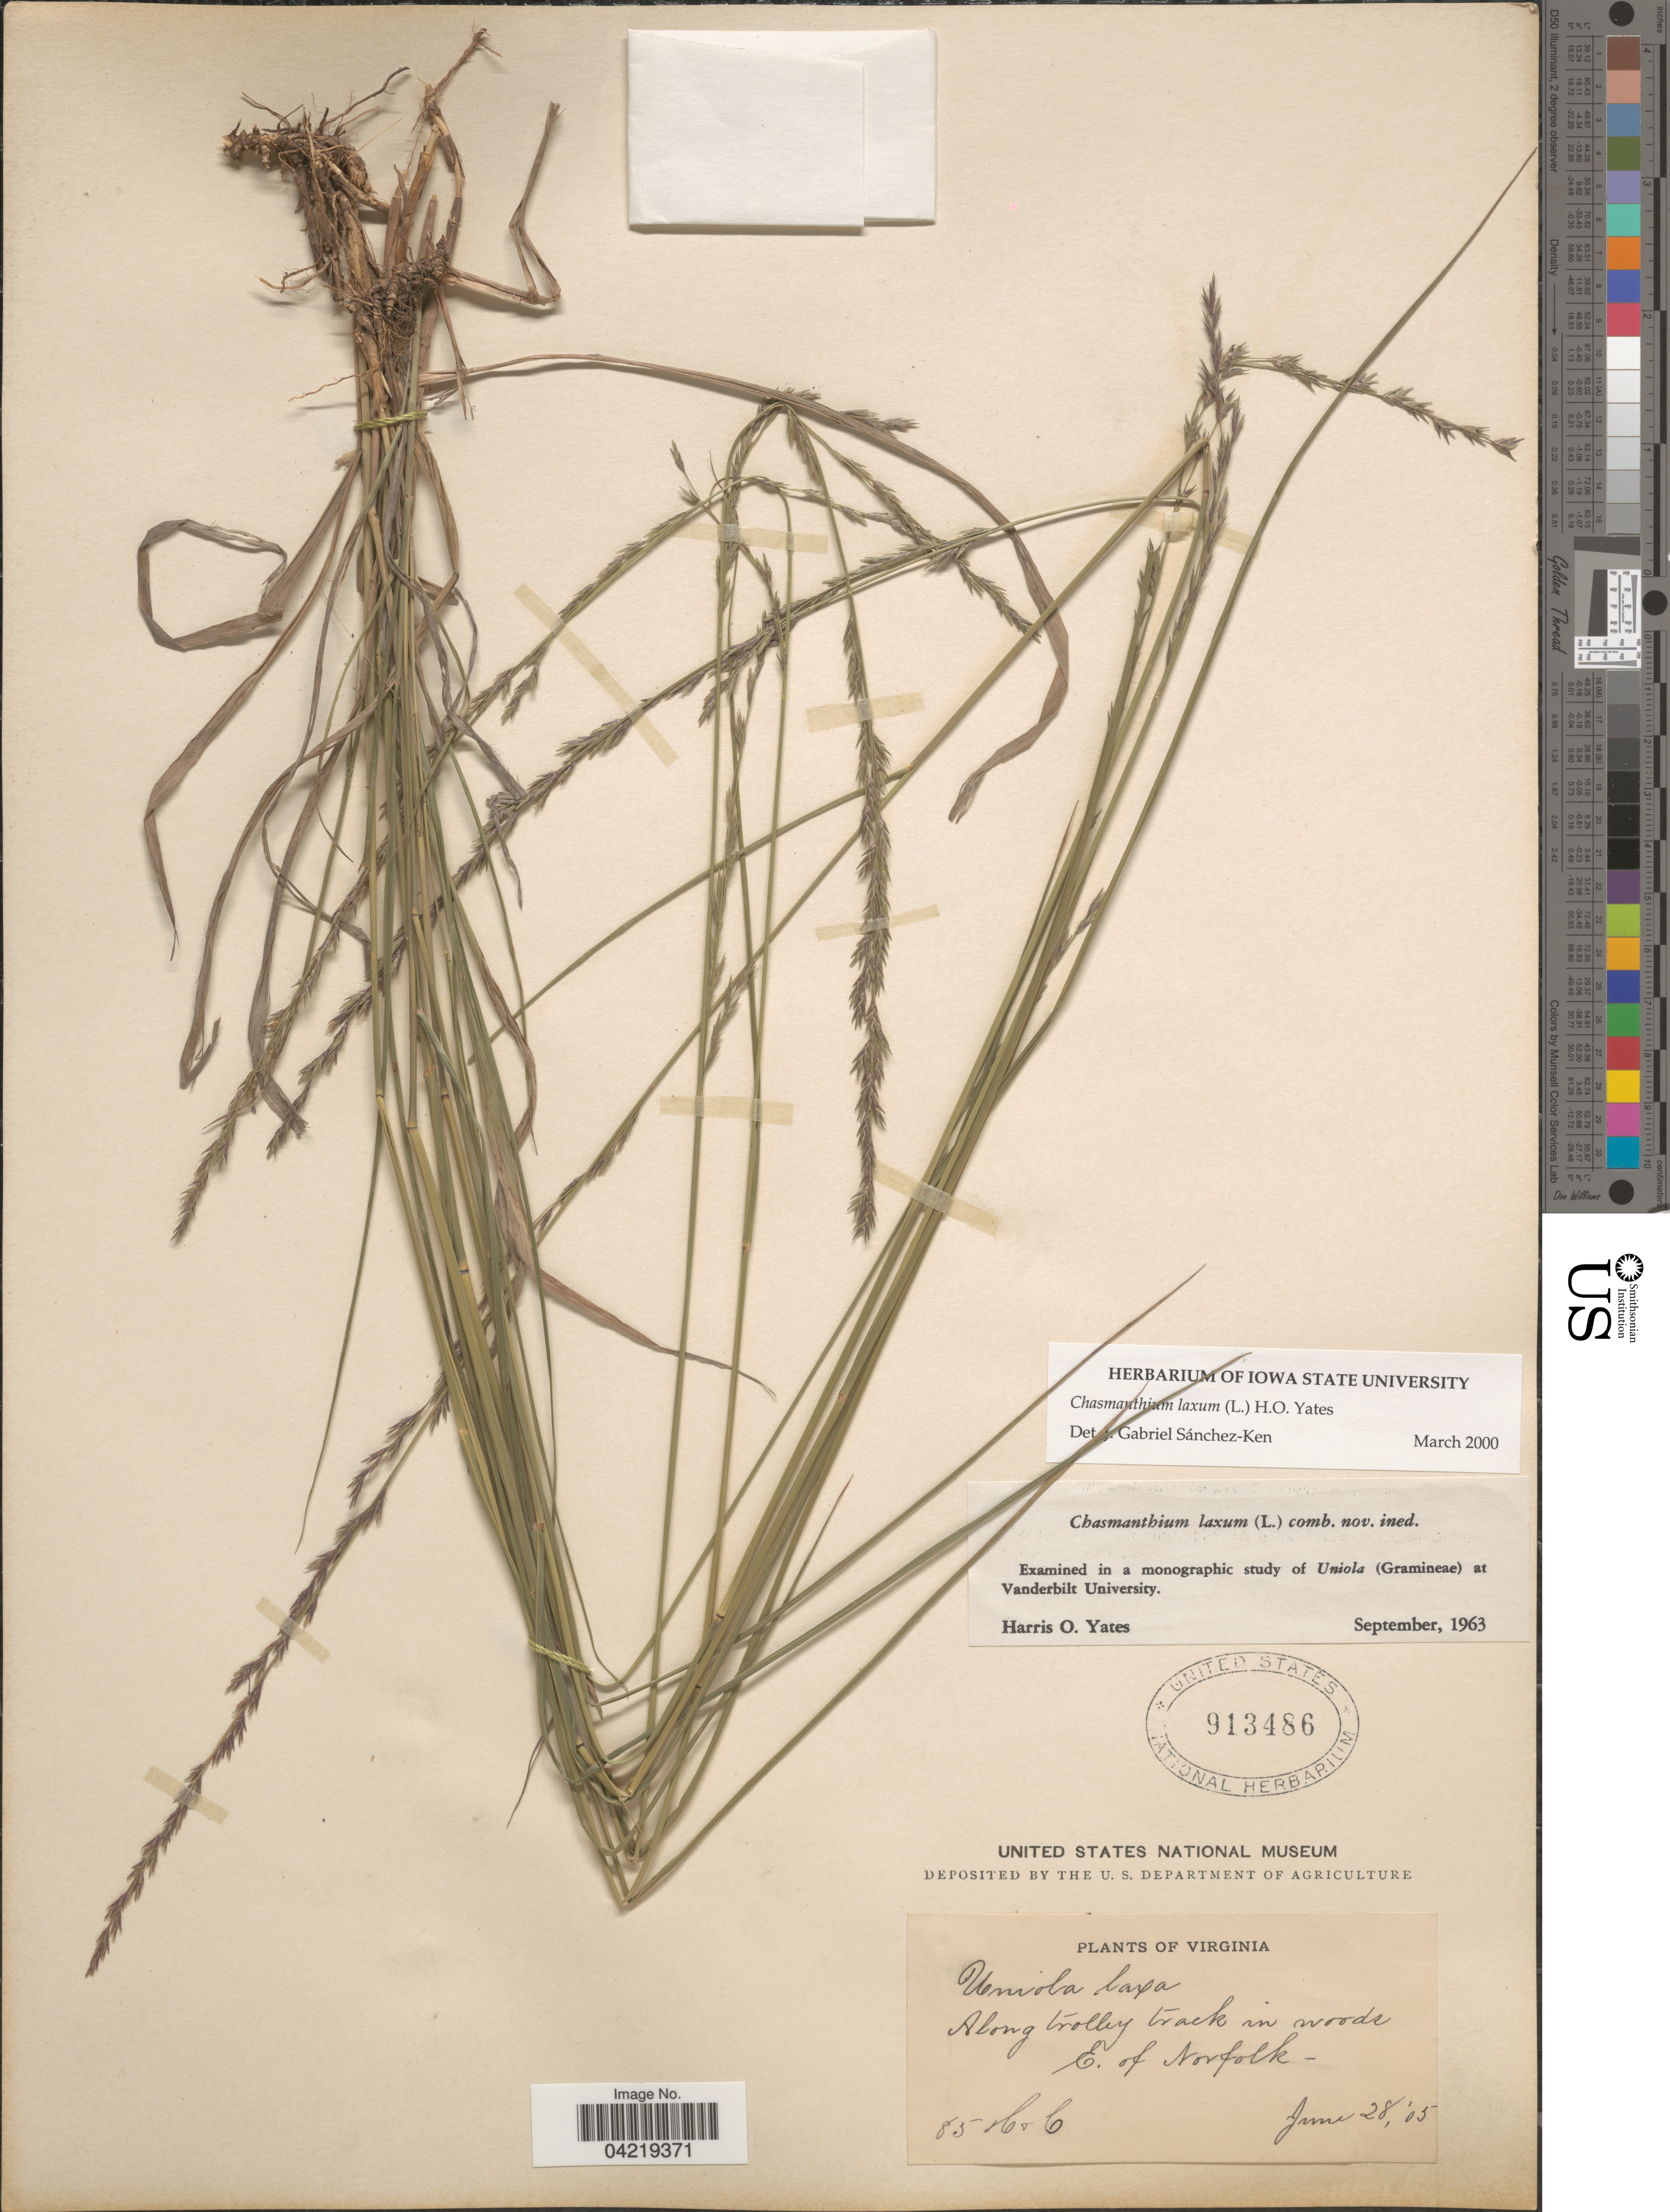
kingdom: Plantae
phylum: Tracheophyta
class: Liliopsida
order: Poales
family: Poaceae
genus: Chasmanthium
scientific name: Chasmanthium laxum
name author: (L.) H.O. Yates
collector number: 85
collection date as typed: Transcribed d/m/y: 28/6/5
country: United States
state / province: Virginia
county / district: City of Norfolk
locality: Along trolly track in woods. E. of Norfolk.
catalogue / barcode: US 913486